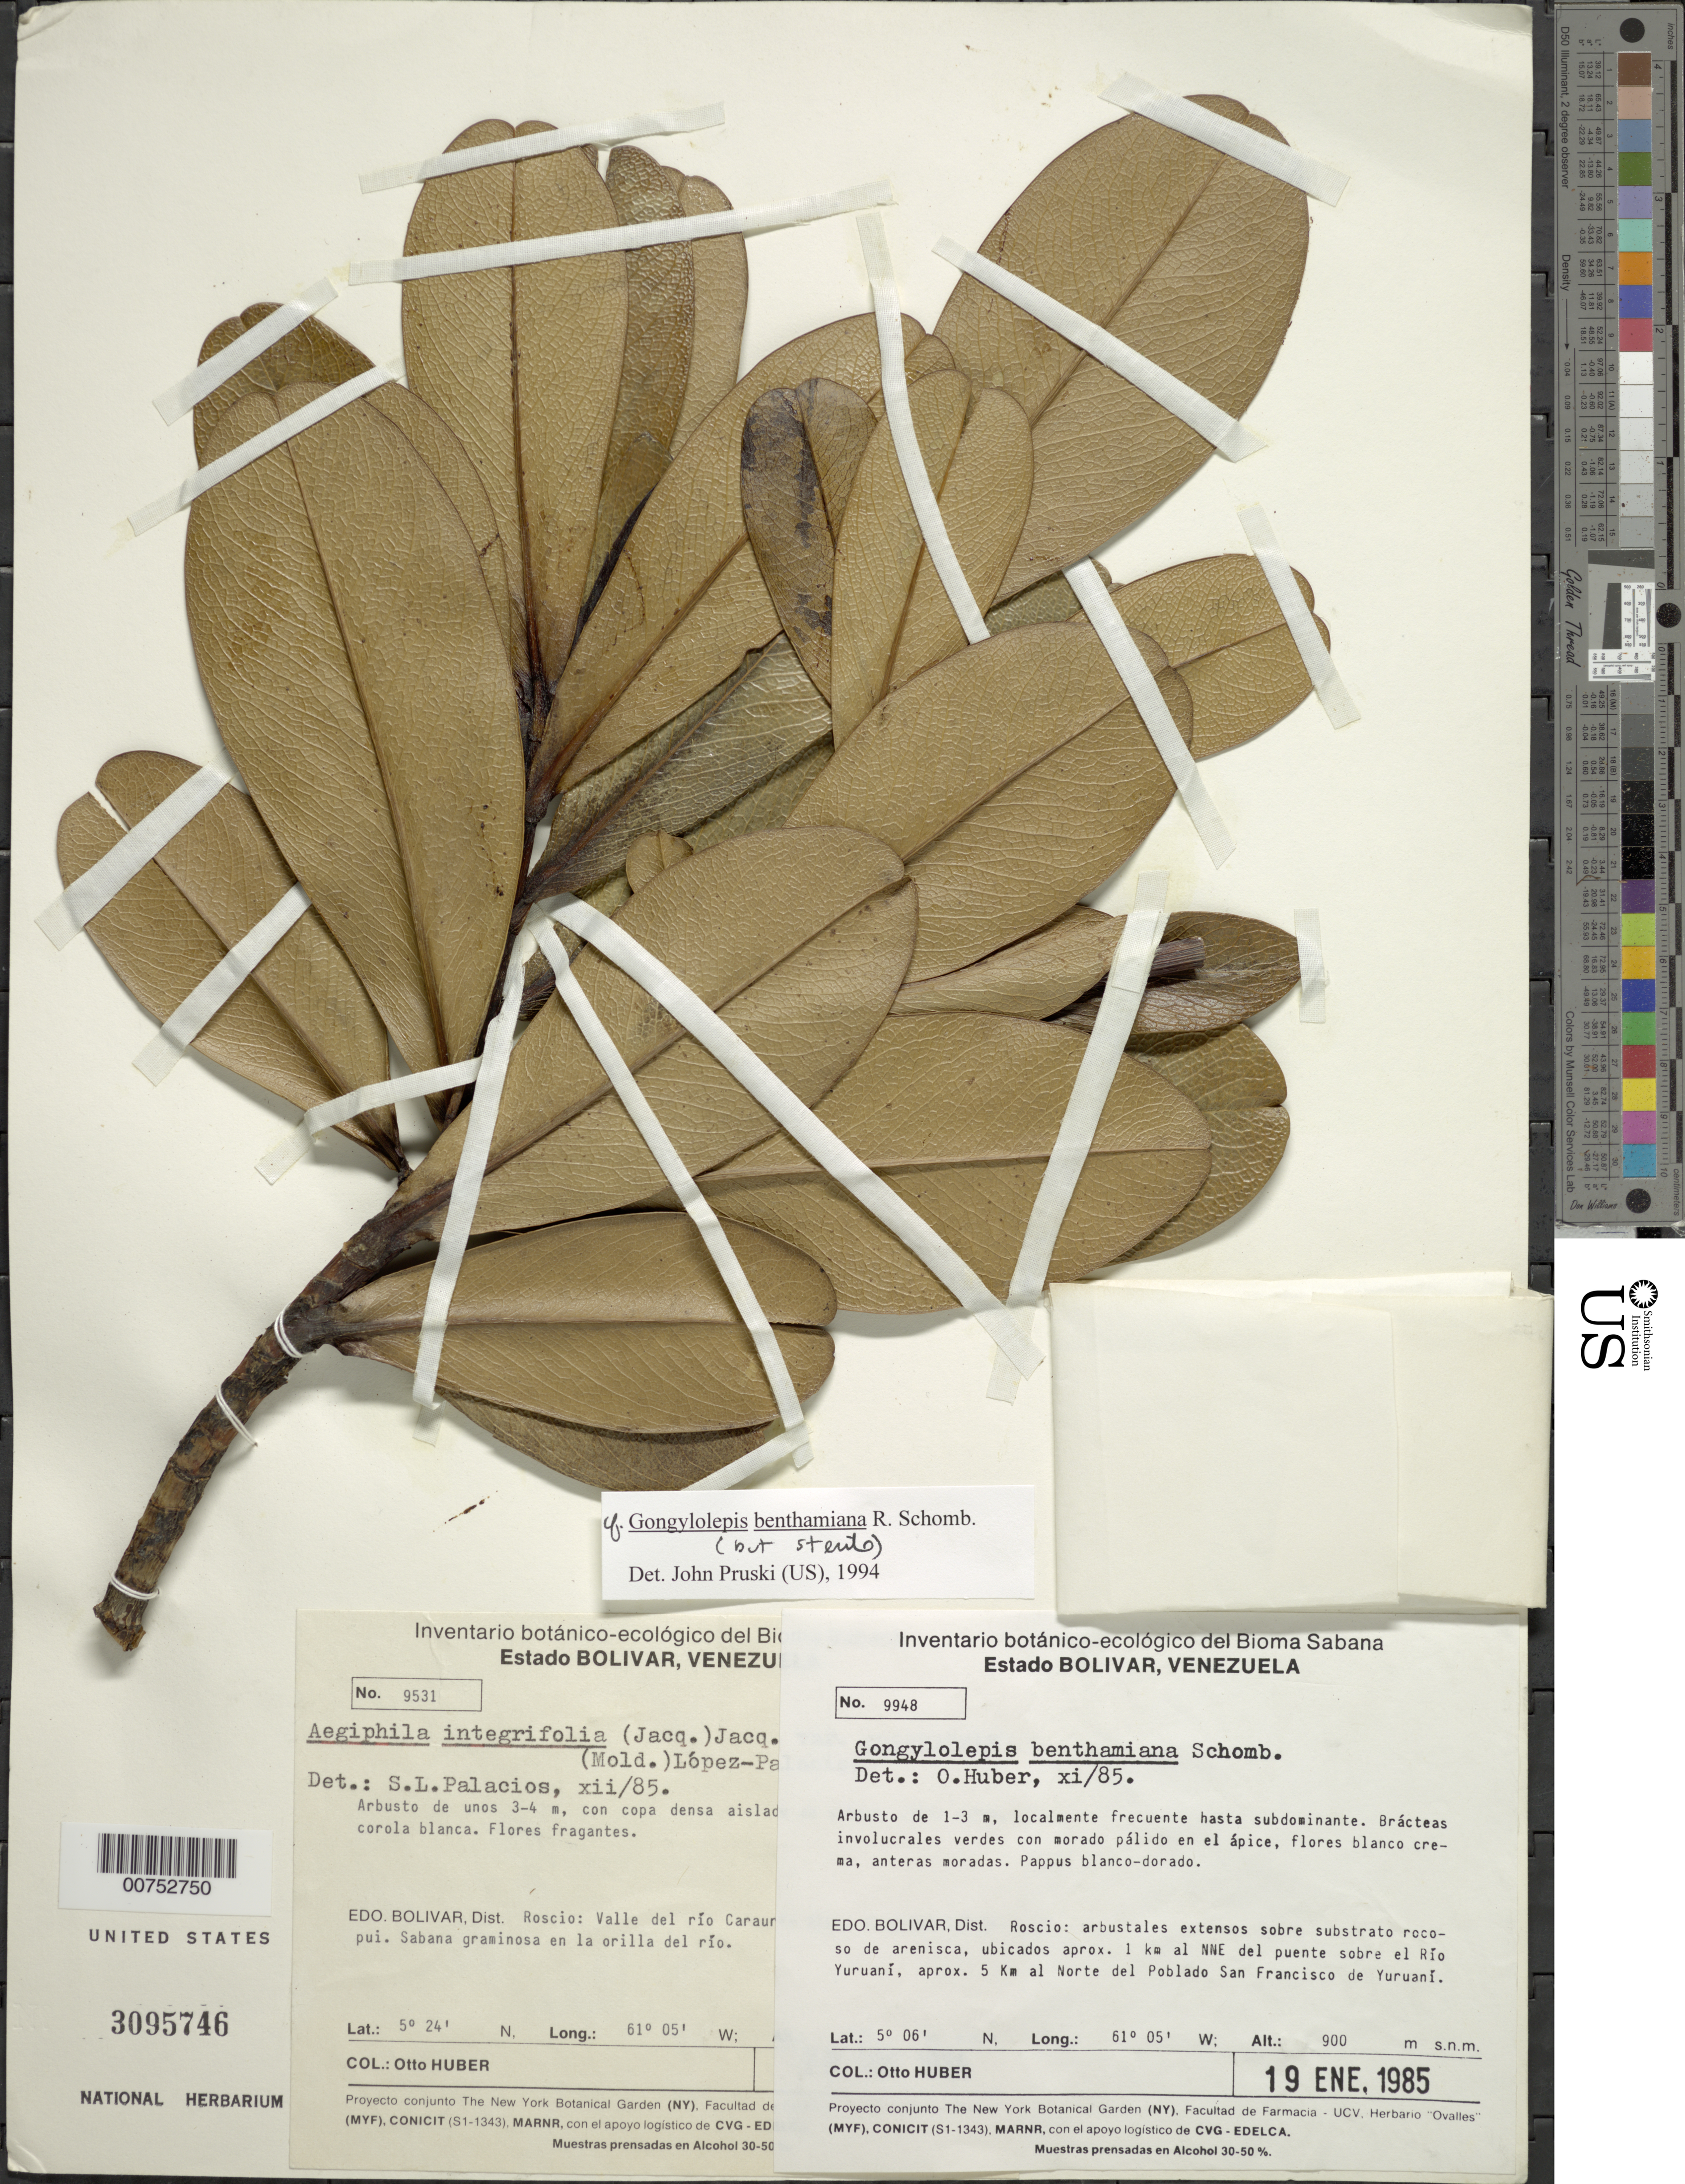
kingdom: Plantae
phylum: Tracheophyta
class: Magnoliopsida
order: Asterales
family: Asteraceae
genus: Gongylolepis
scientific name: Gongylolepis benthamiana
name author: R.H. Schomb.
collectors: O. Huber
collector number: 9531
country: Venezuela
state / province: Bolivar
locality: Roscio: Valle del rio Carau [illegible text] pui, Sabana graminosa en la orilla del rio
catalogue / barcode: US 3095746